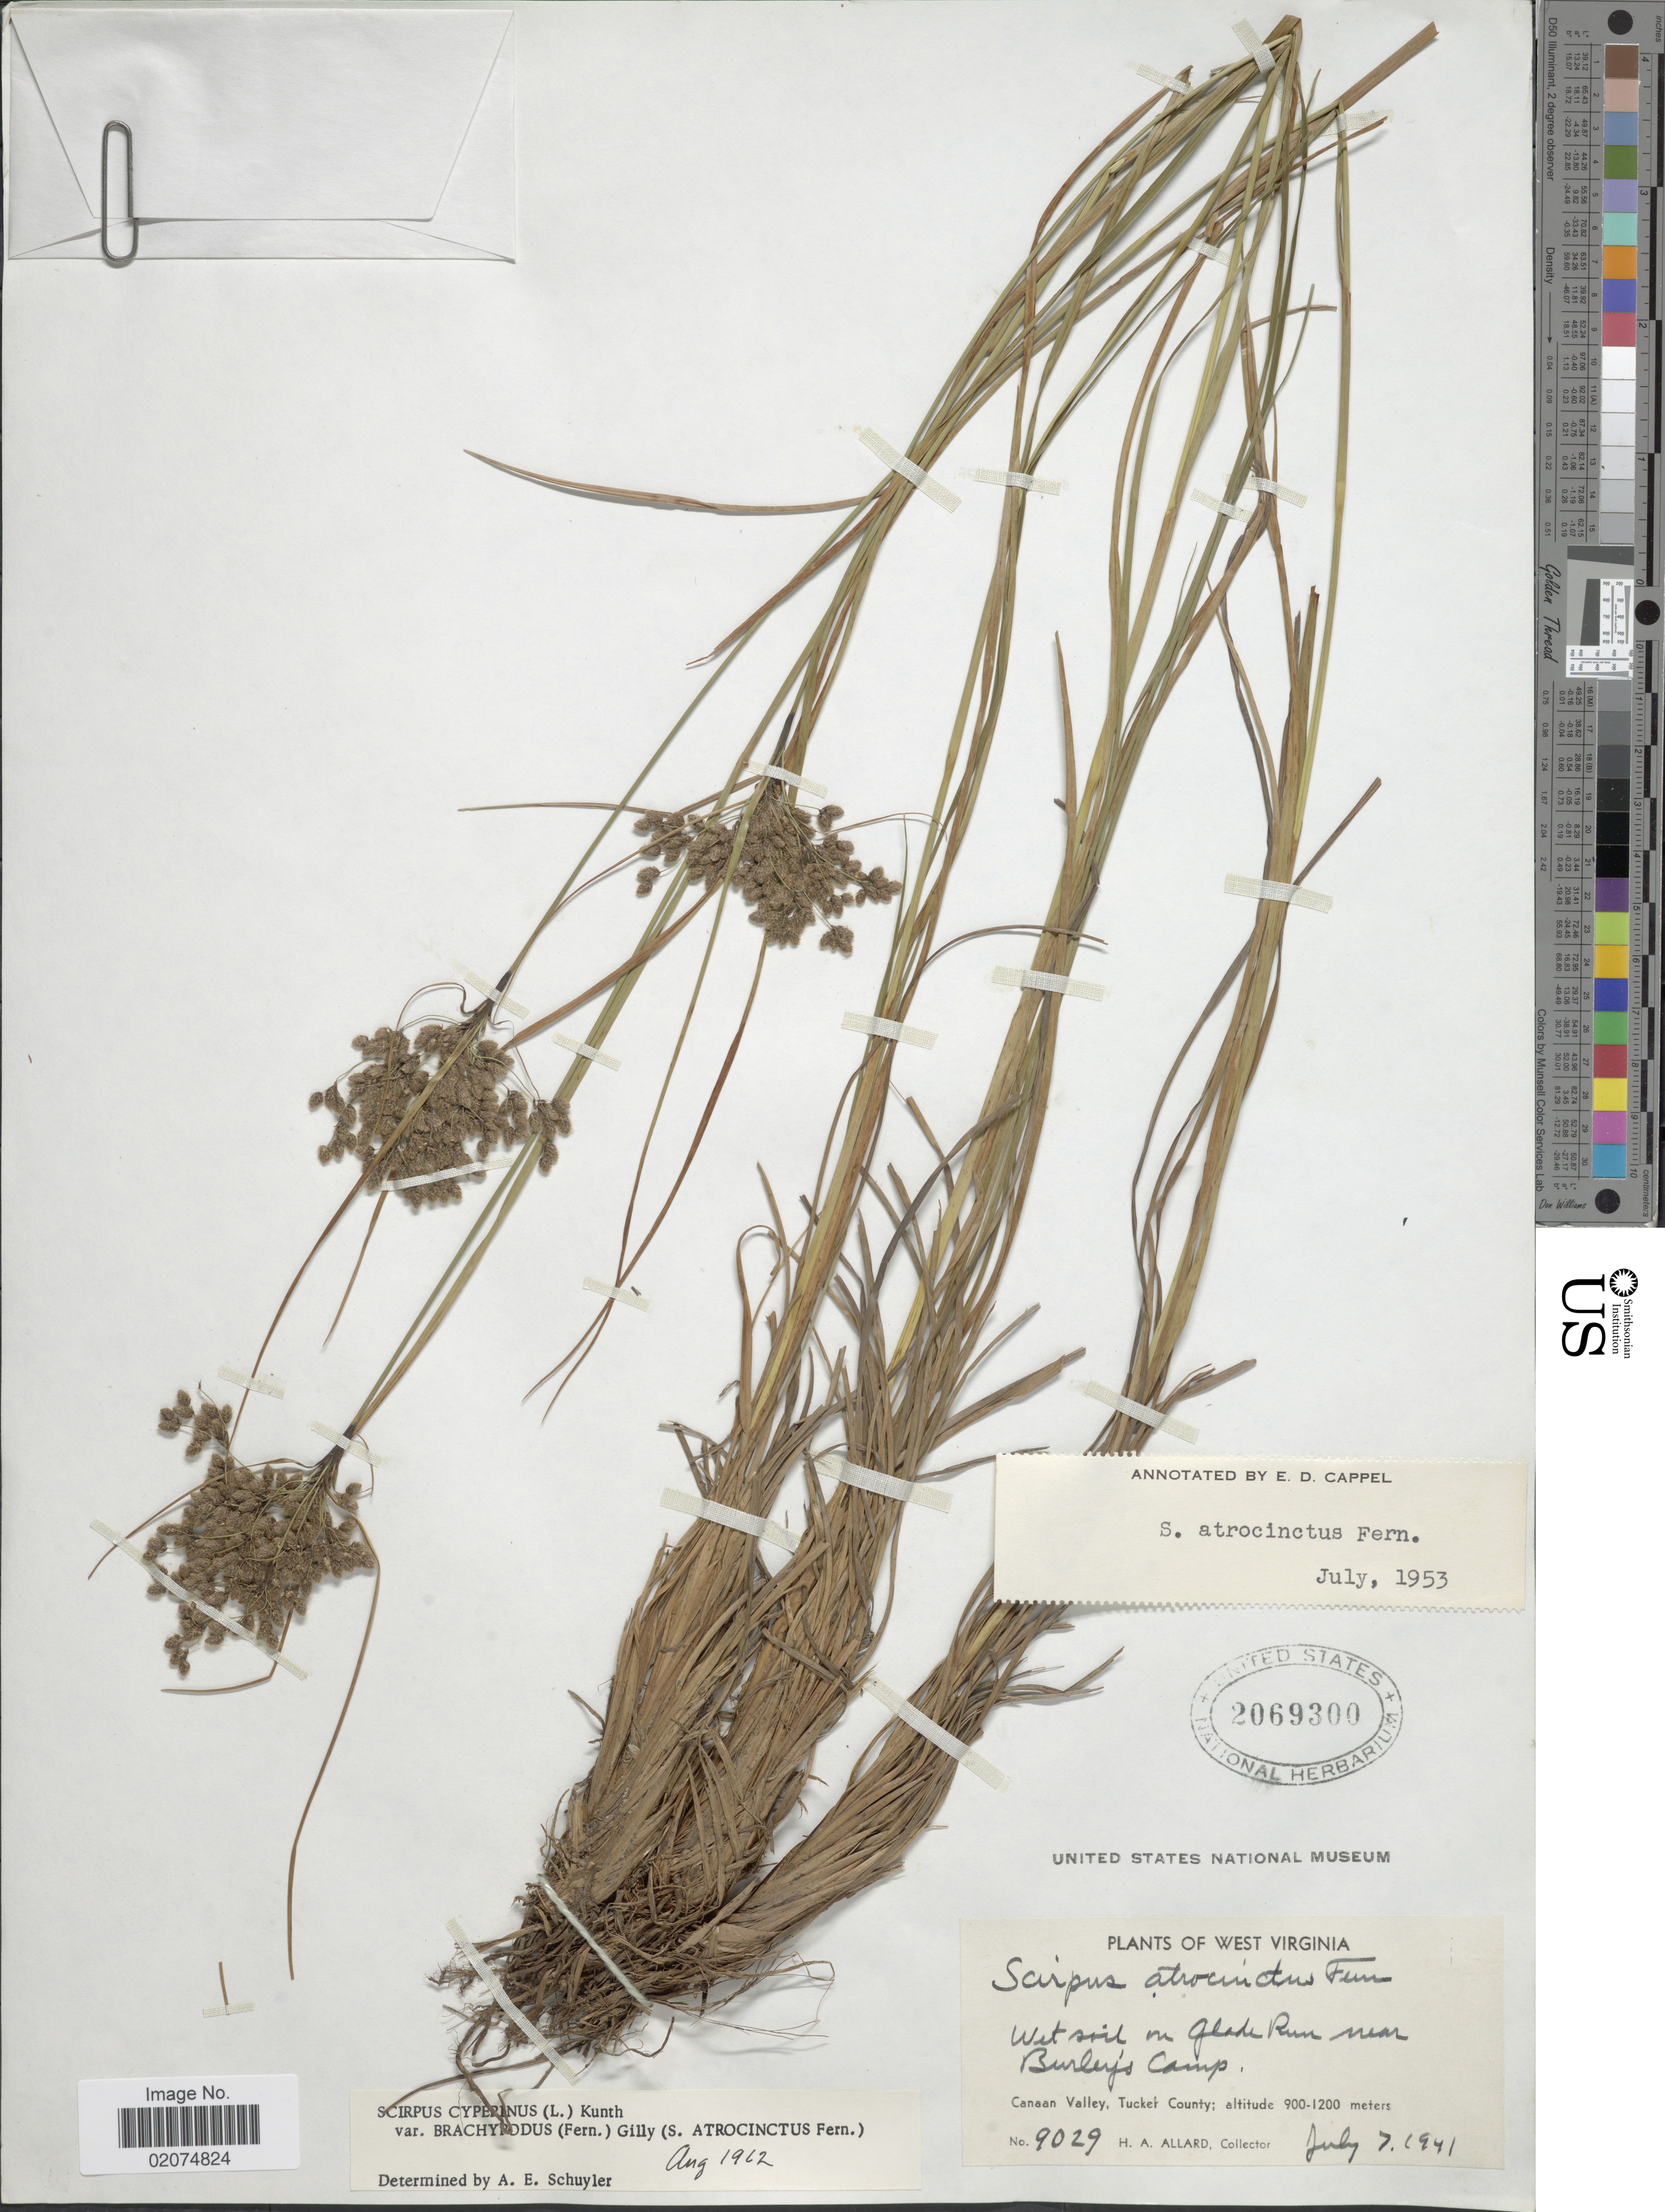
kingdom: Plantae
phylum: Tracheophyta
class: Liliopsida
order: Poales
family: Cyperaceae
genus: Scirpus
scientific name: Scirpus atrocinctus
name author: Fernald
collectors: H. A. Allard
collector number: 9029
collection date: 1941-07-07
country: United States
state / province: West Virginia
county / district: Tucker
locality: West soil on Glade run near Burley's Camp, Canaan Valley, Tucker County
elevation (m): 900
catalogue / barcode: US 2069300